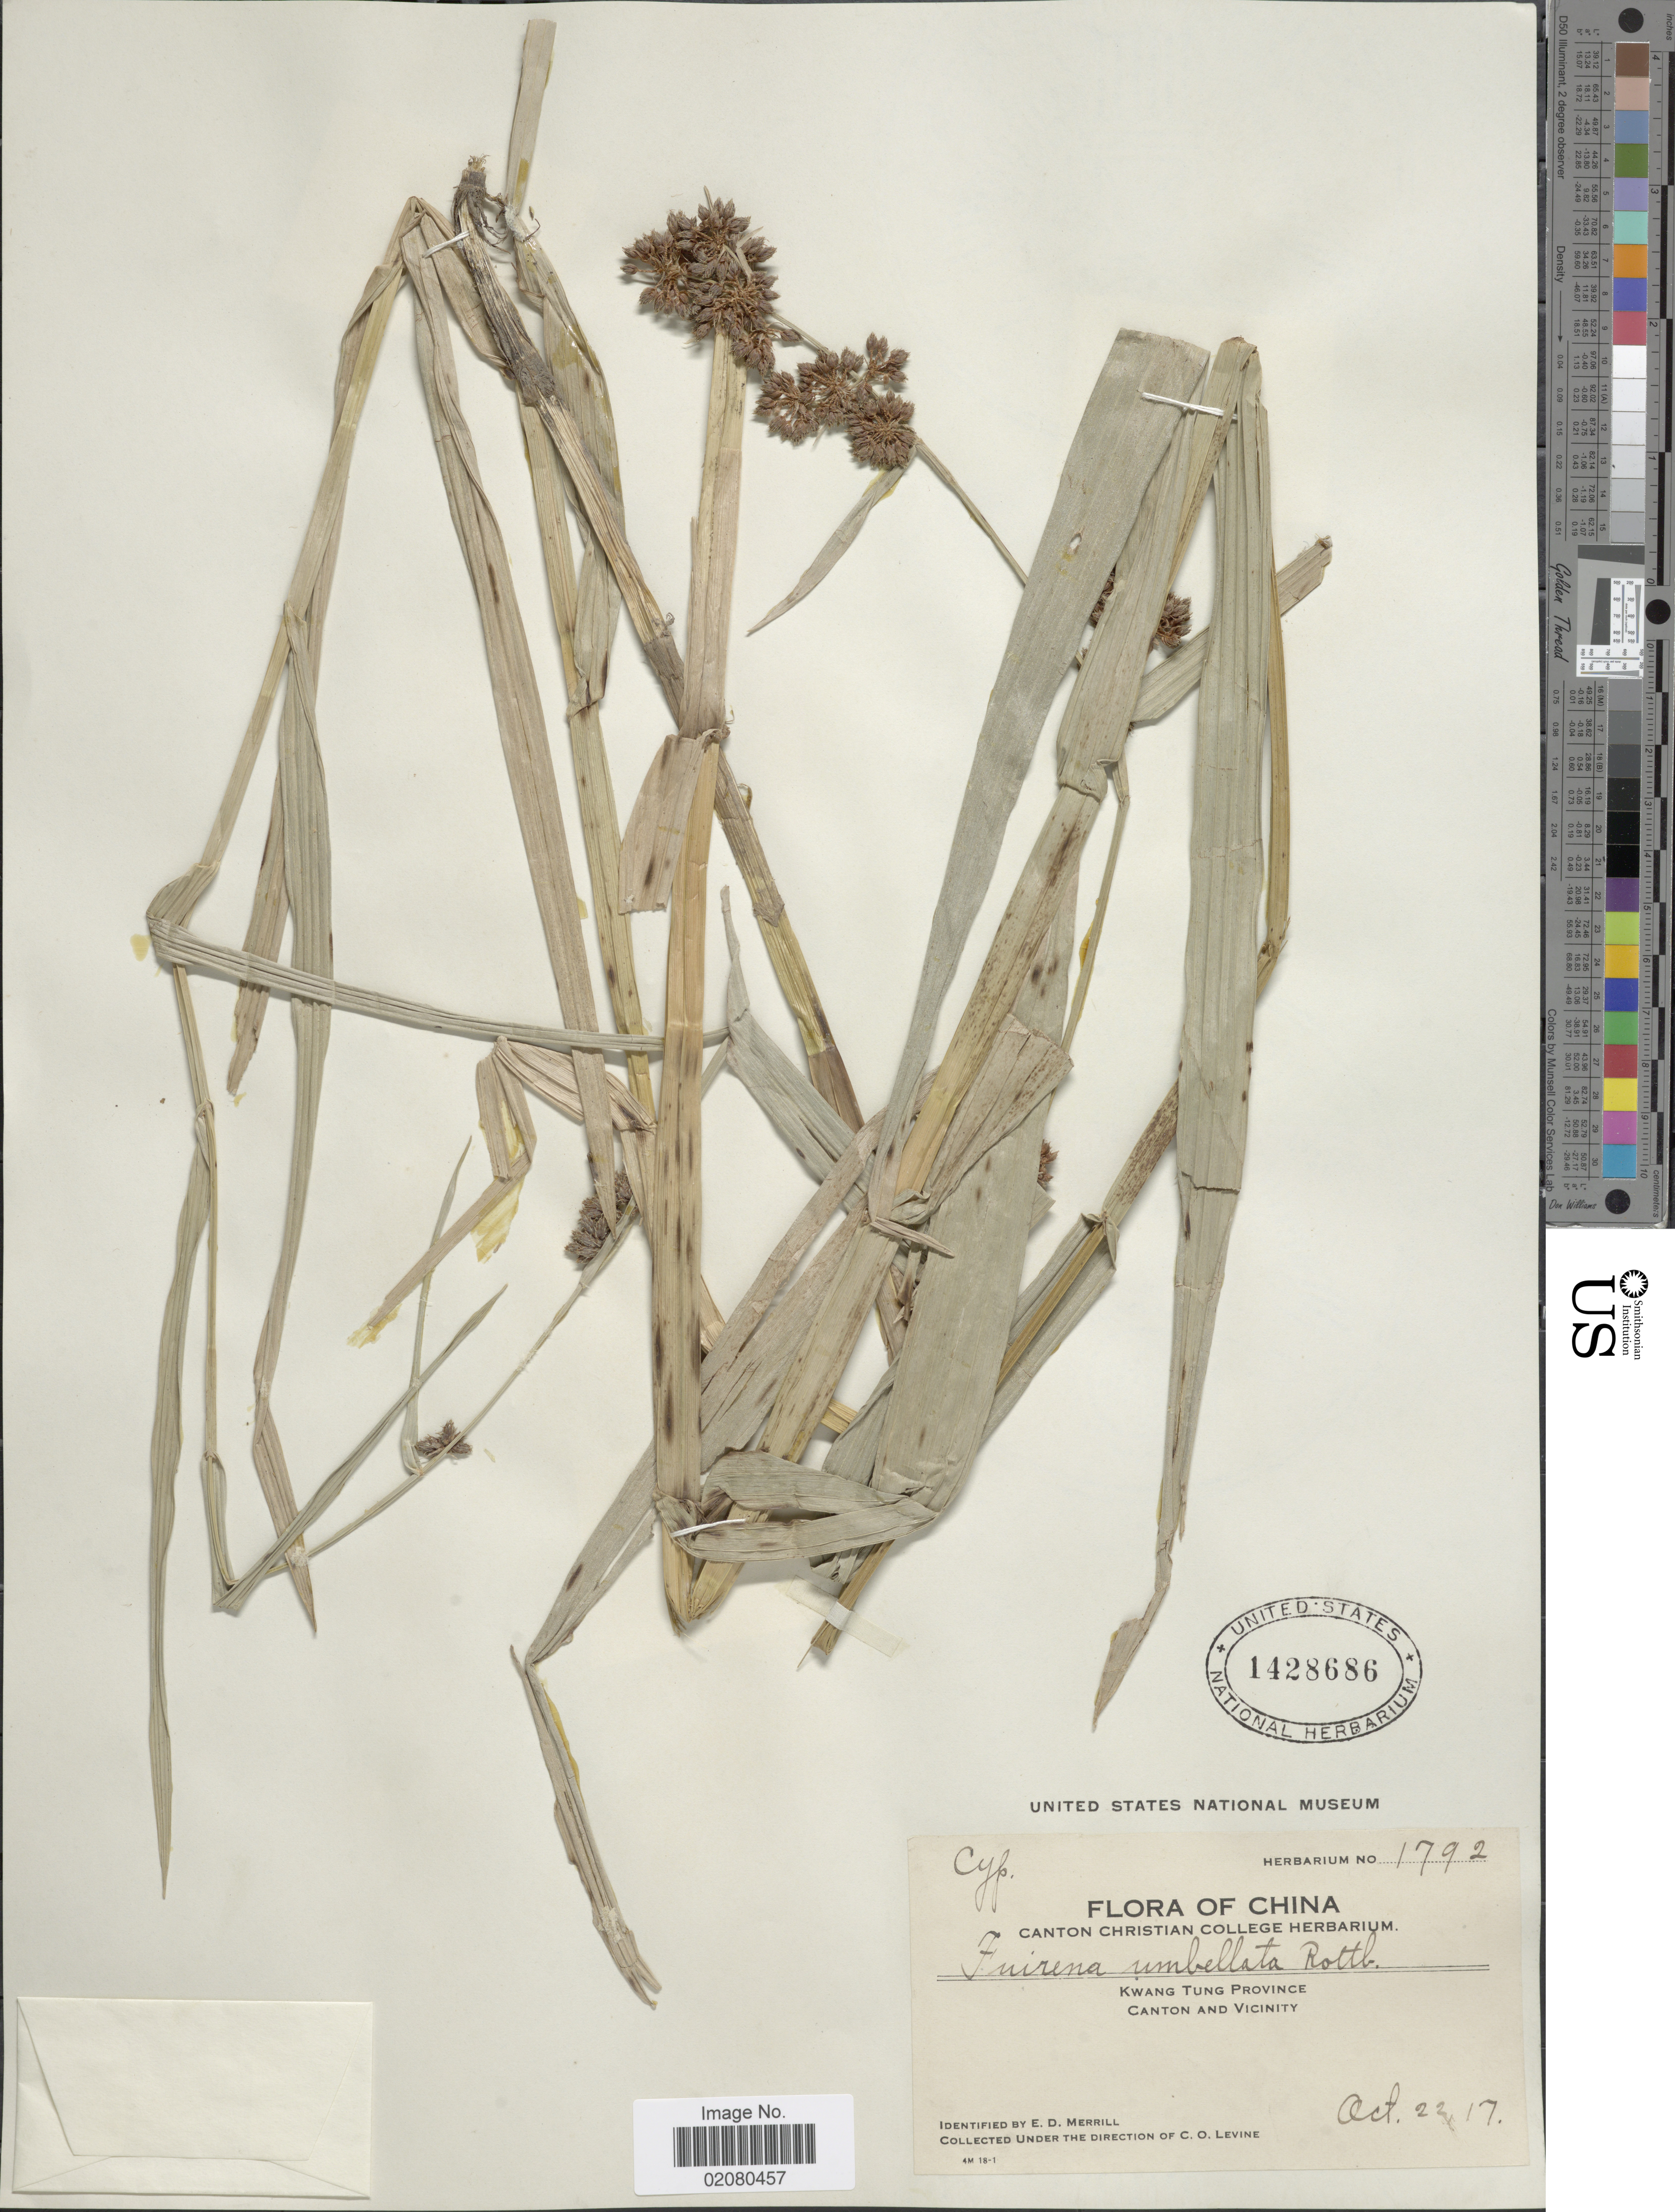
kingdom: Plantae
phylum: Tracheophyta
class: Liliopsida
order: Poales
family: Cyperaceae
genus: Fuirena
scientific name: Fuirena umbellata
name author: Rottb.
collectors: C. O. Levine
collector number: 1792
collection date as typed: Transcribed d/m/y: 22/10/17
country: China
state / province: Guangdong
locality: Kwang Tung, Canton and Vicinity.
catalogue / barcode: US 1428686